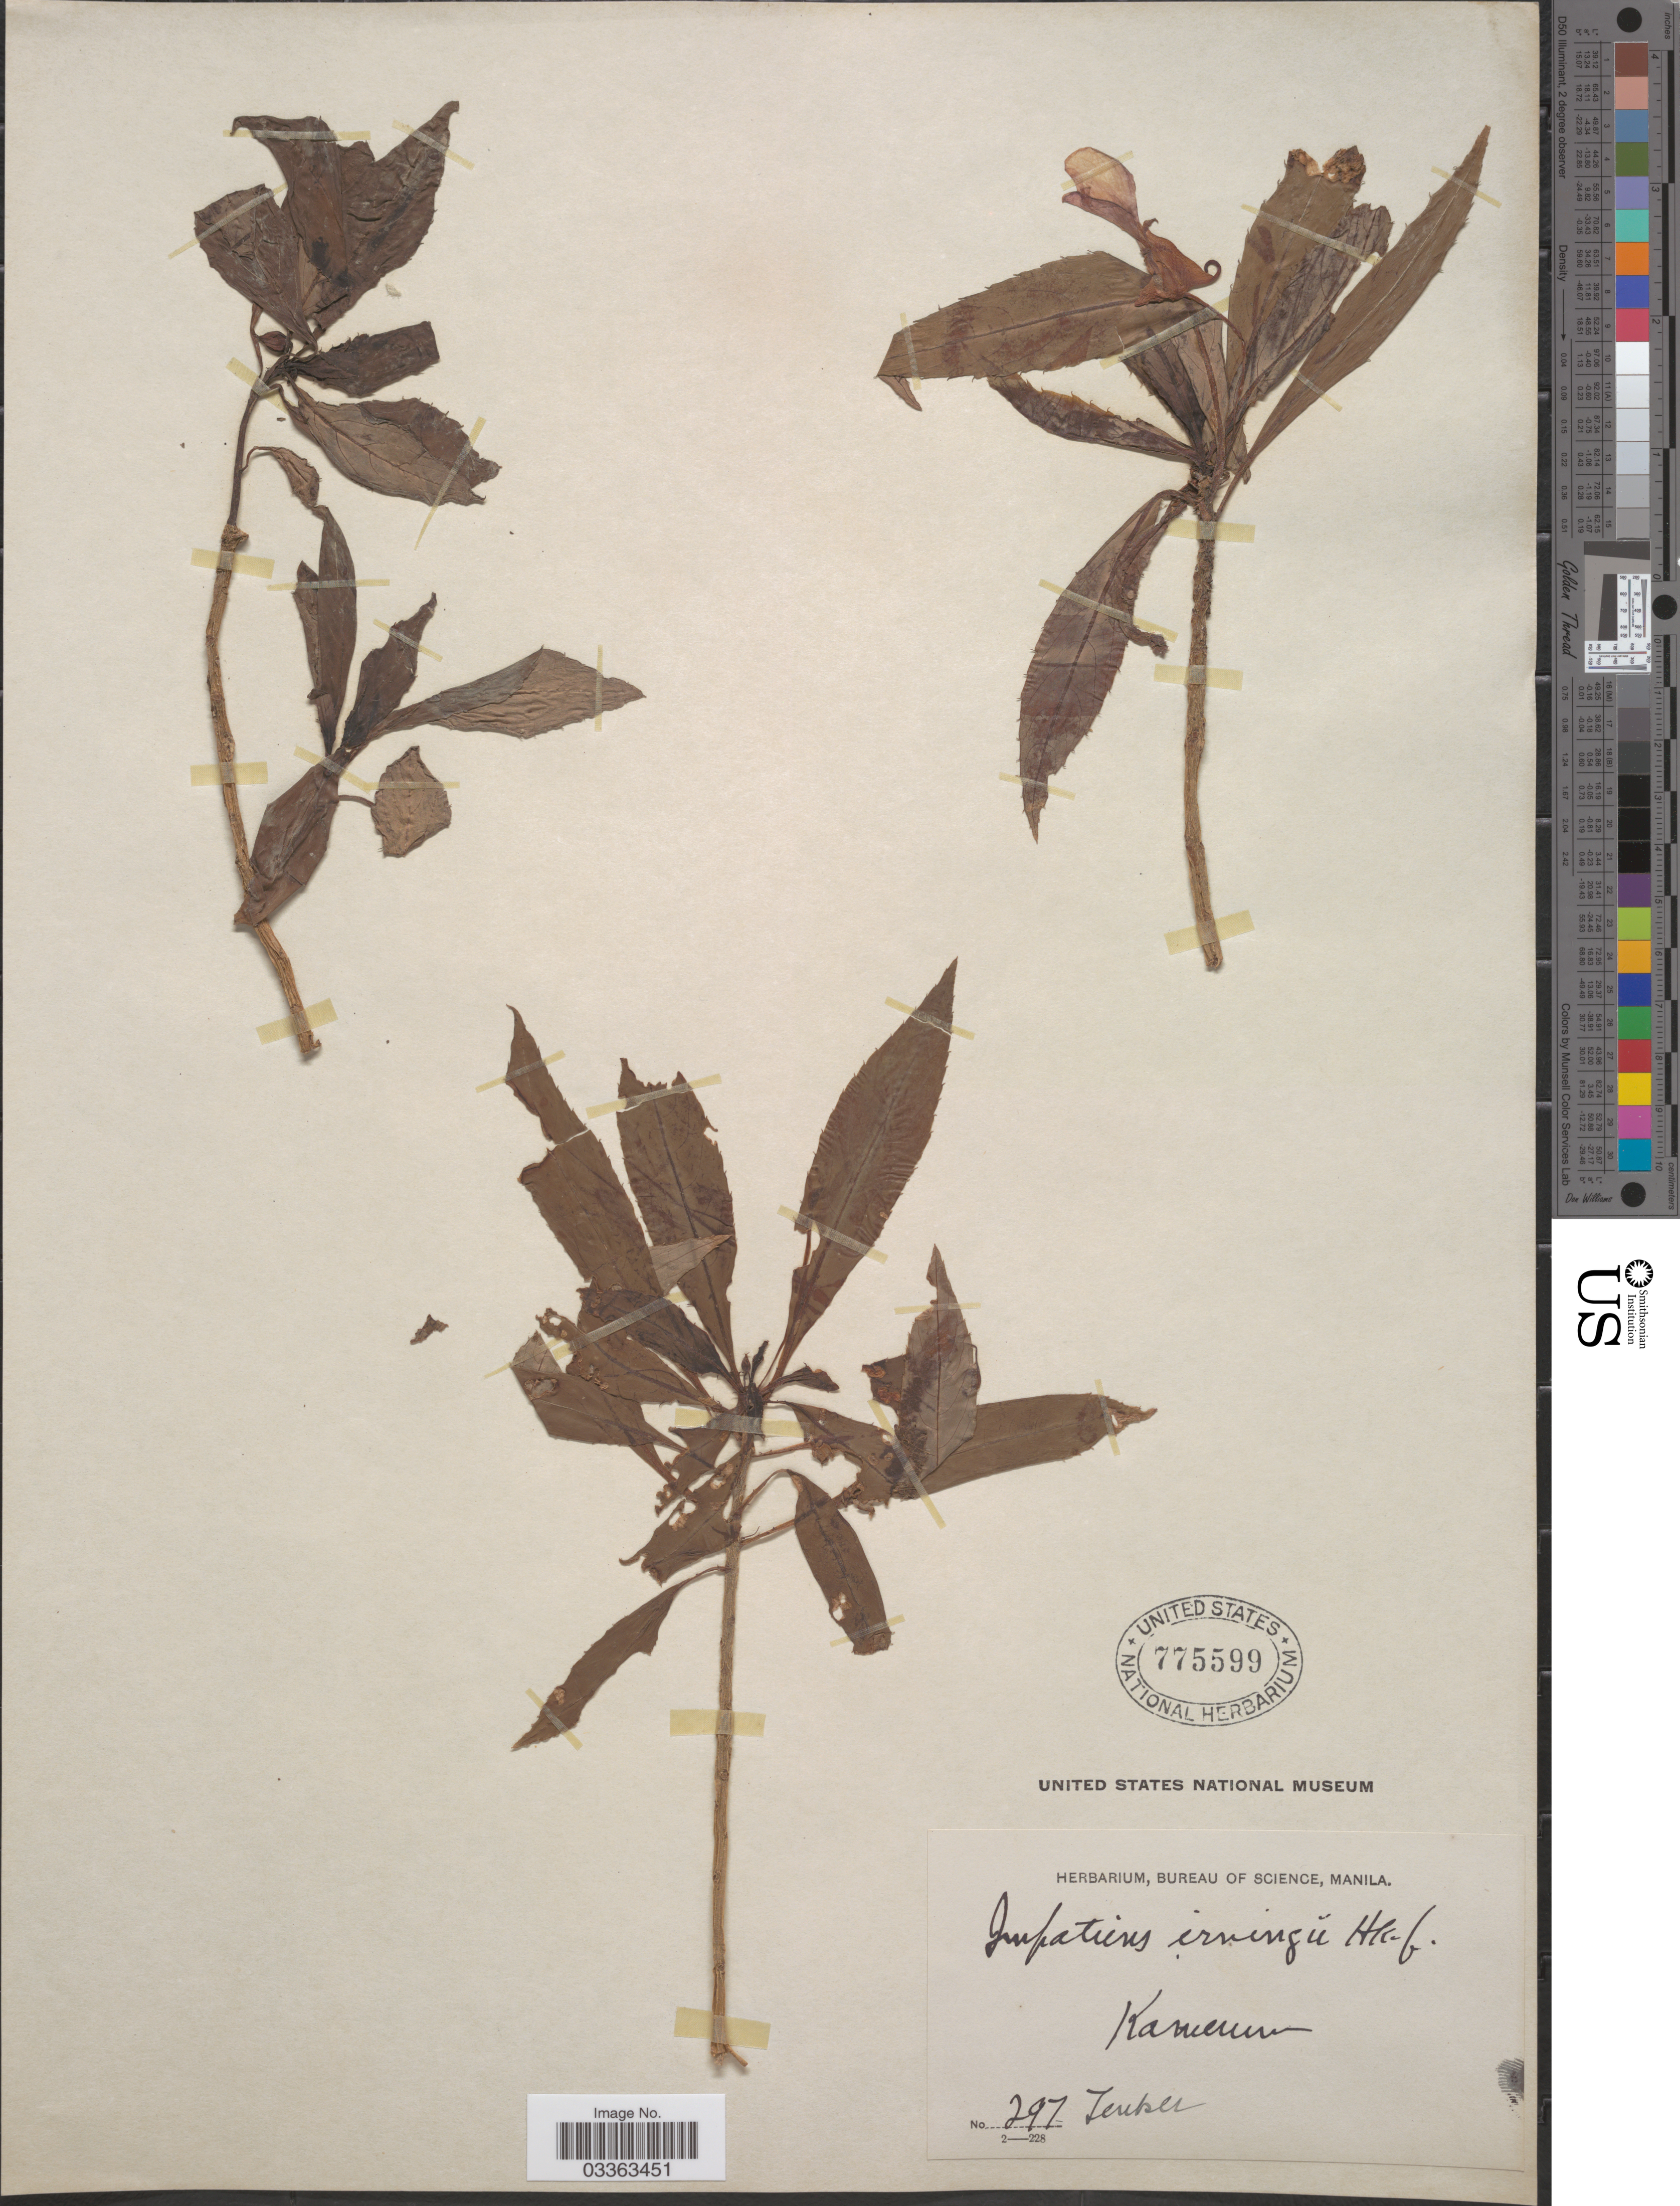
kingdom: Plantae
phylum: Tracheophyta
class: Magnoliopsida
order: Ericales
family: Balsaminaceae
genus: Impatiens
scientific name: Impatiens irvingii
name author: Hook. f.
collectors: Zenker, --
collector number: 297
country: Cameroon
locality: Kamerun.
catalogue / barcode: US 775599